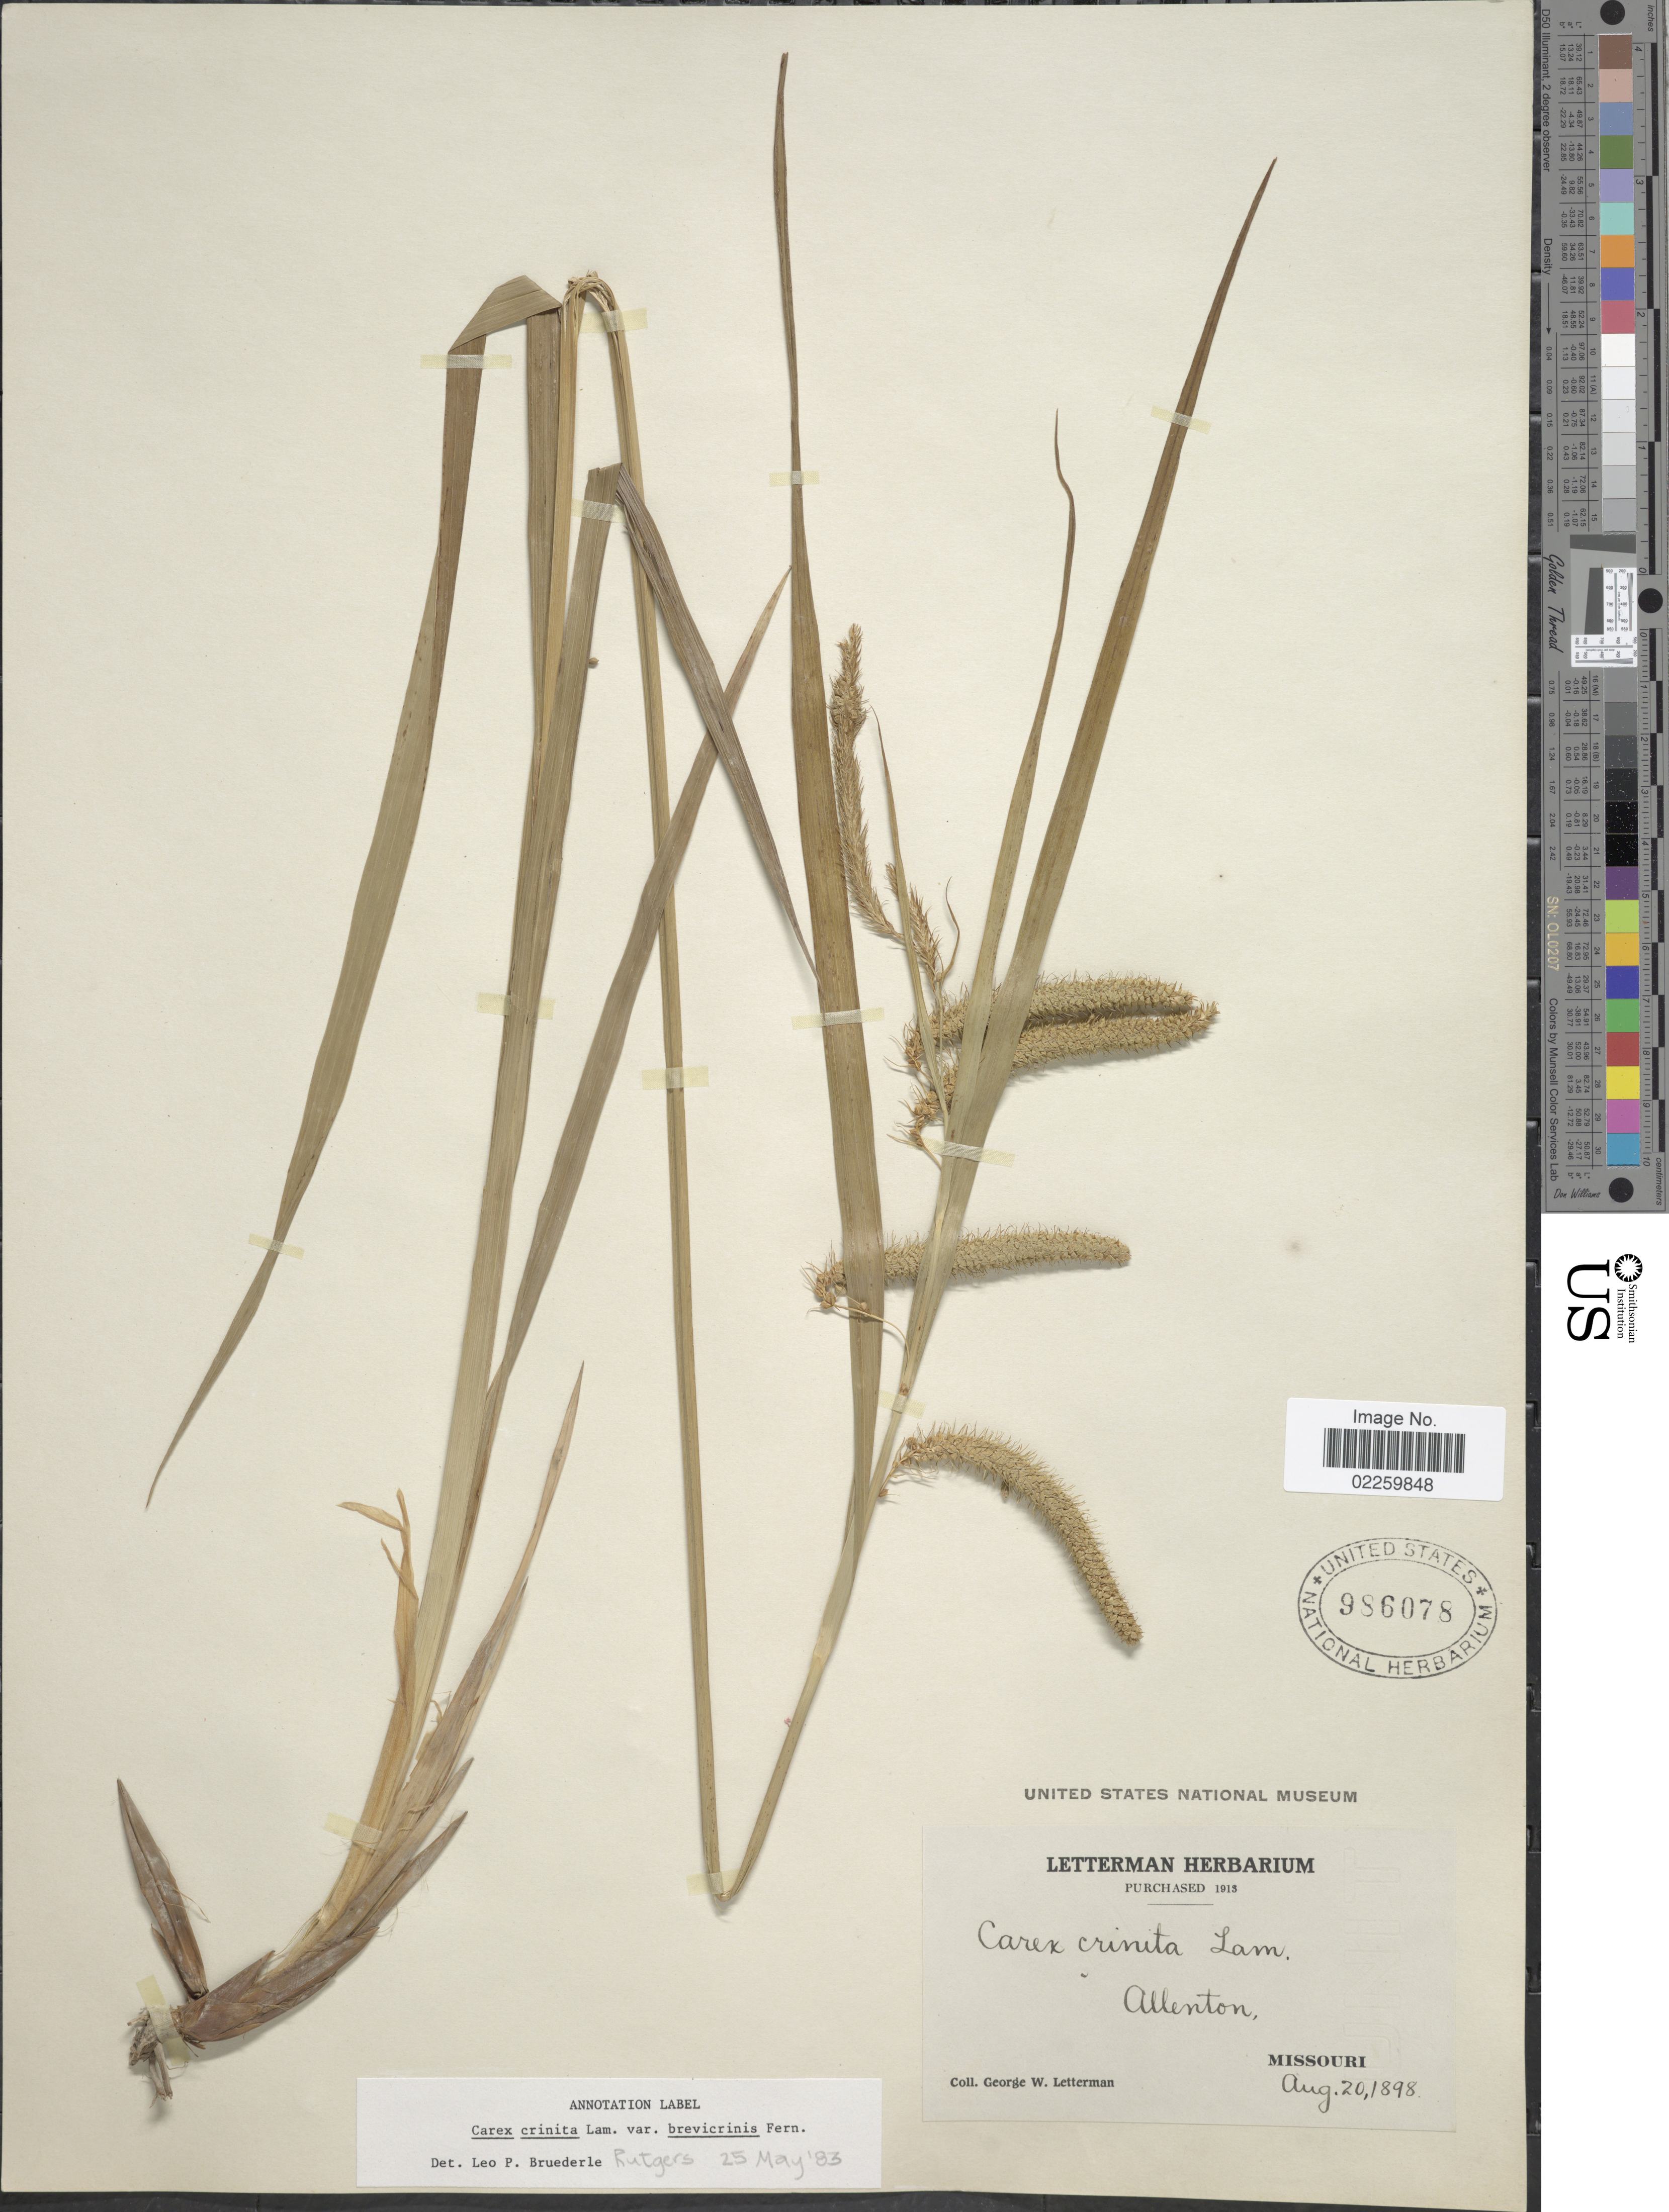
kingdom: Plantae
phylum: Tracheophyta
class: Liliopsida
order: Poales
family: Cyperaceae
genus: Carex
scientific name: Carex crinita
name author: Lam.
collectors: G. W. Letterman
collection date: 1898-08-20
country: United States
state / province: Missouri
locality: Allenton, Missouri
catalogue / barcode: US 986078